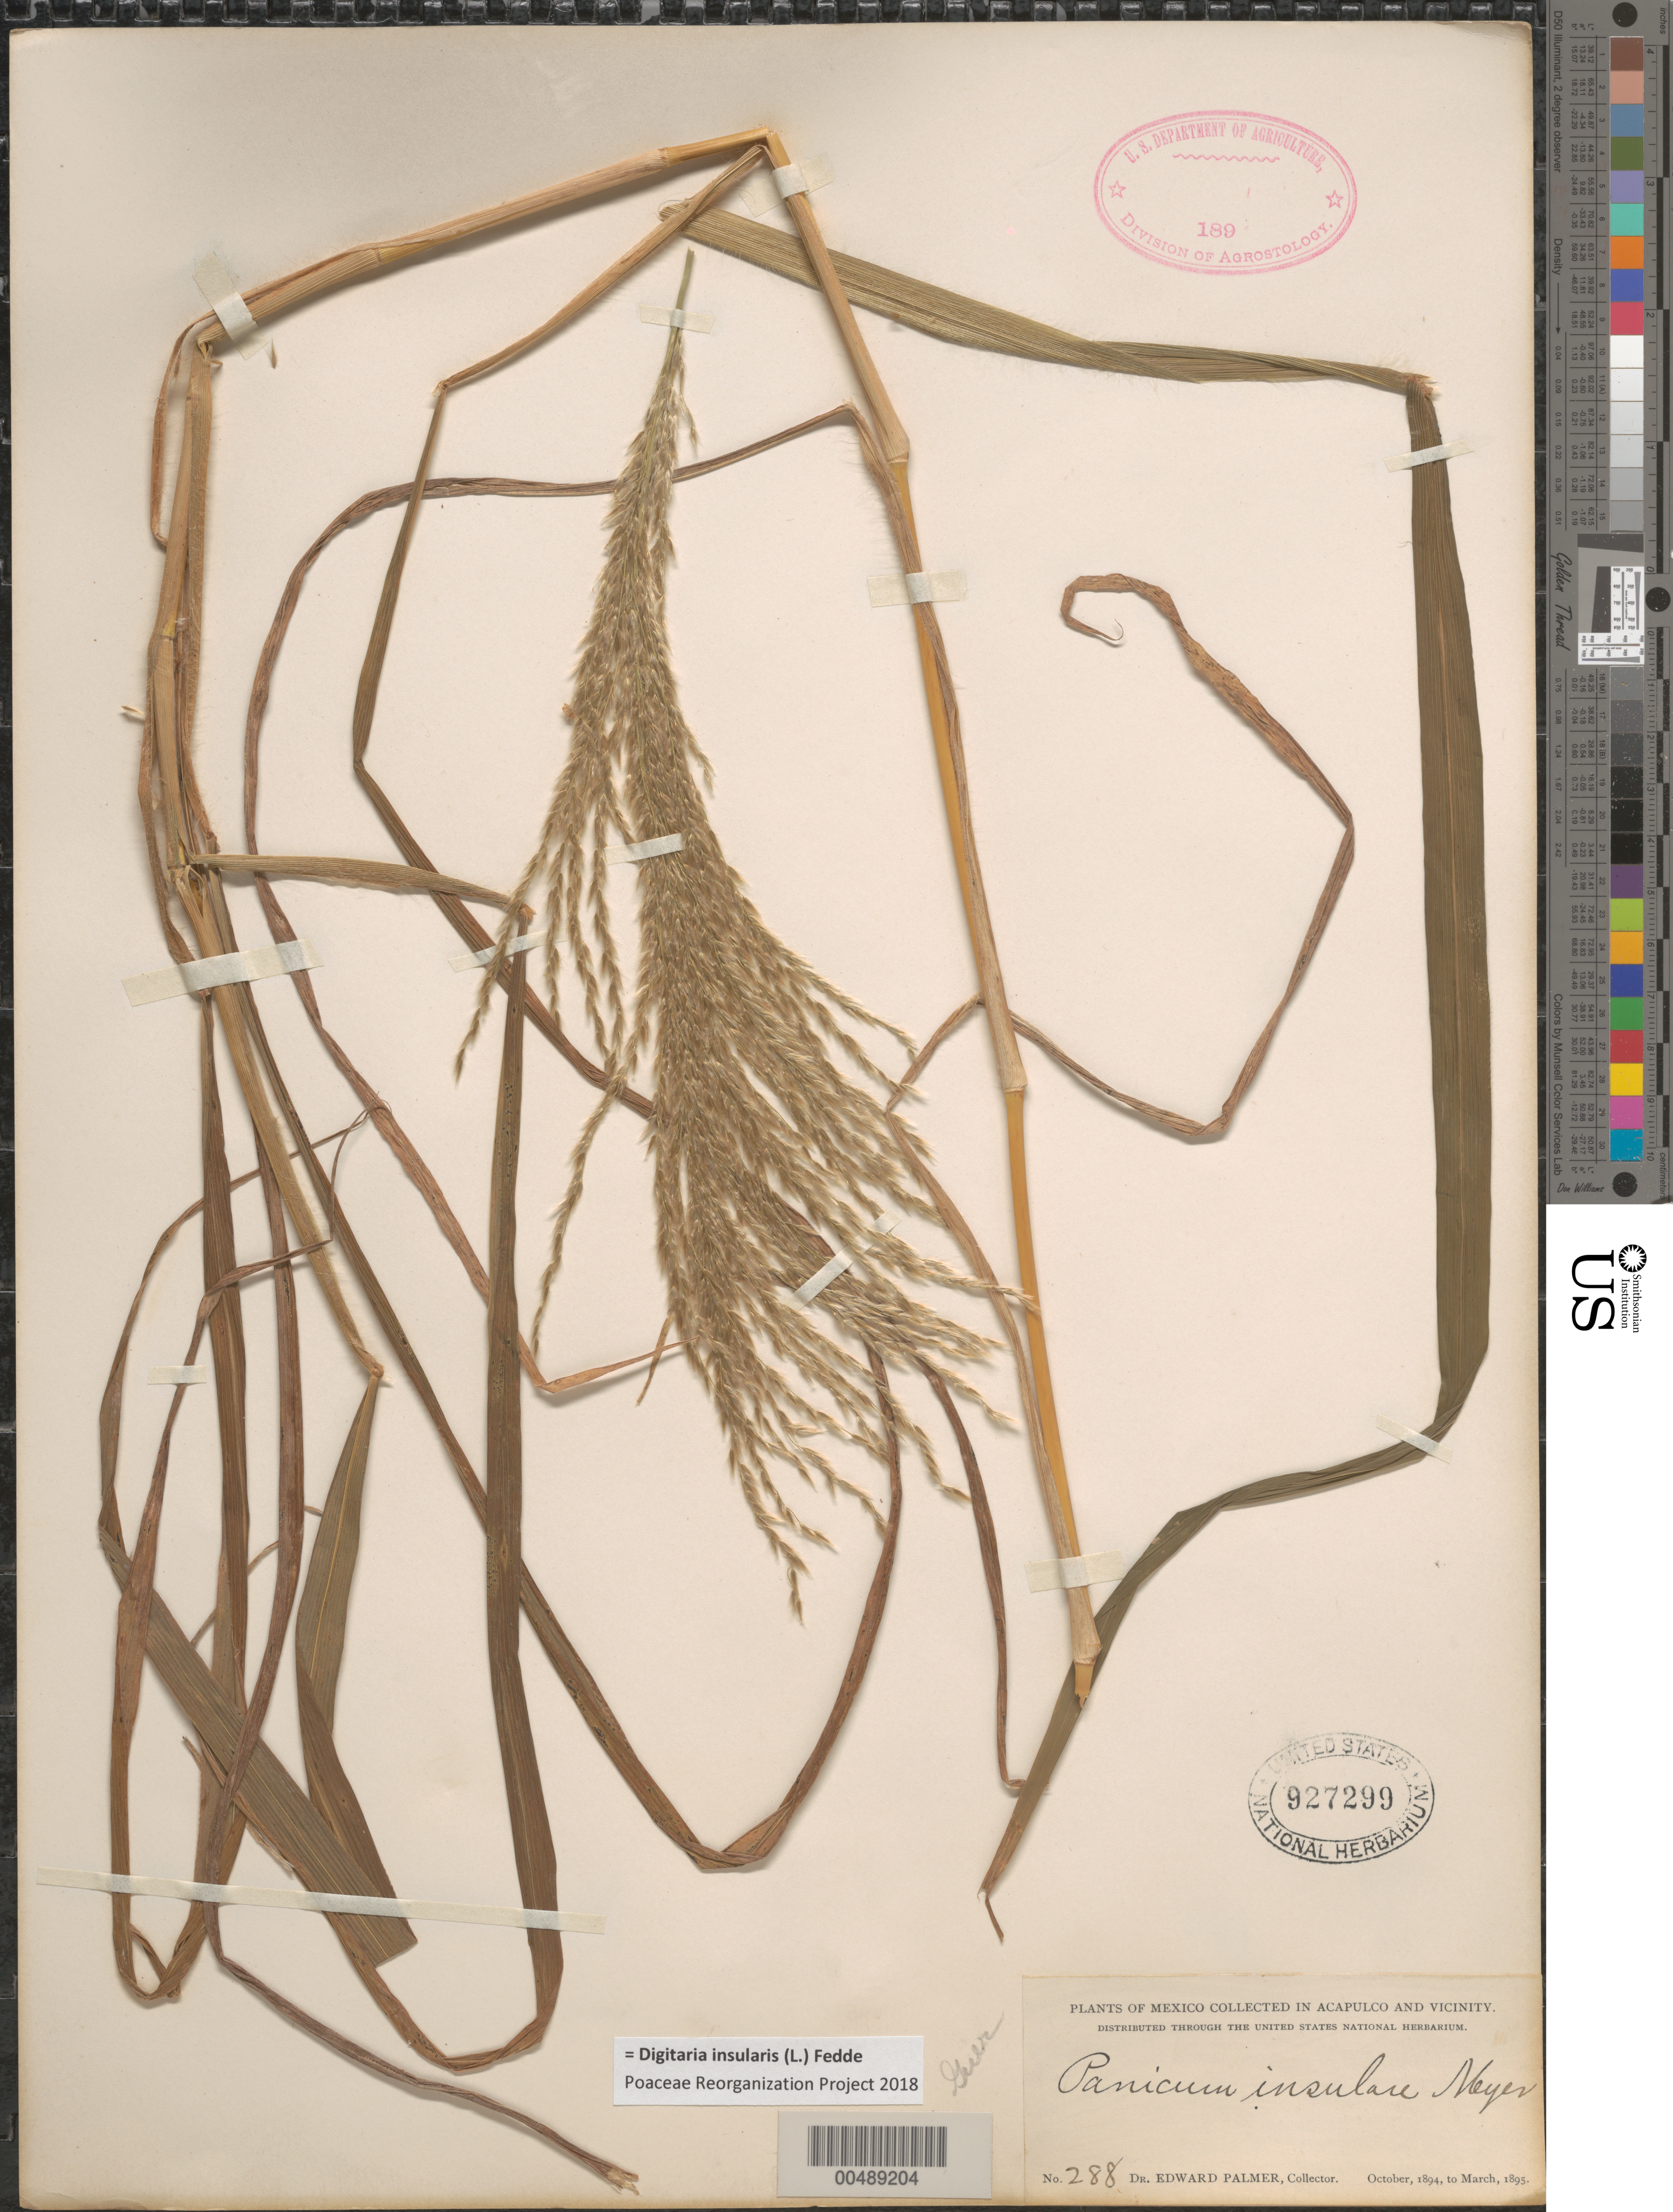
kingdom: Plantae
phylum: Tracheophyta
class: Liliopsida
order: Poales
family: Poaceae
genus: Digitaria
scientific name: Digitaria insularis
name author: (L.) Fedde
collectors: E. Palmer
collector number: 288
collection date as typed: Oct 1894 to Mar 1895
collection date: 1894-10/1895-03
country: Mexico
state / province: Guerrero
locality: Acapulco and vicinity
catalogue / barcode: US 927299